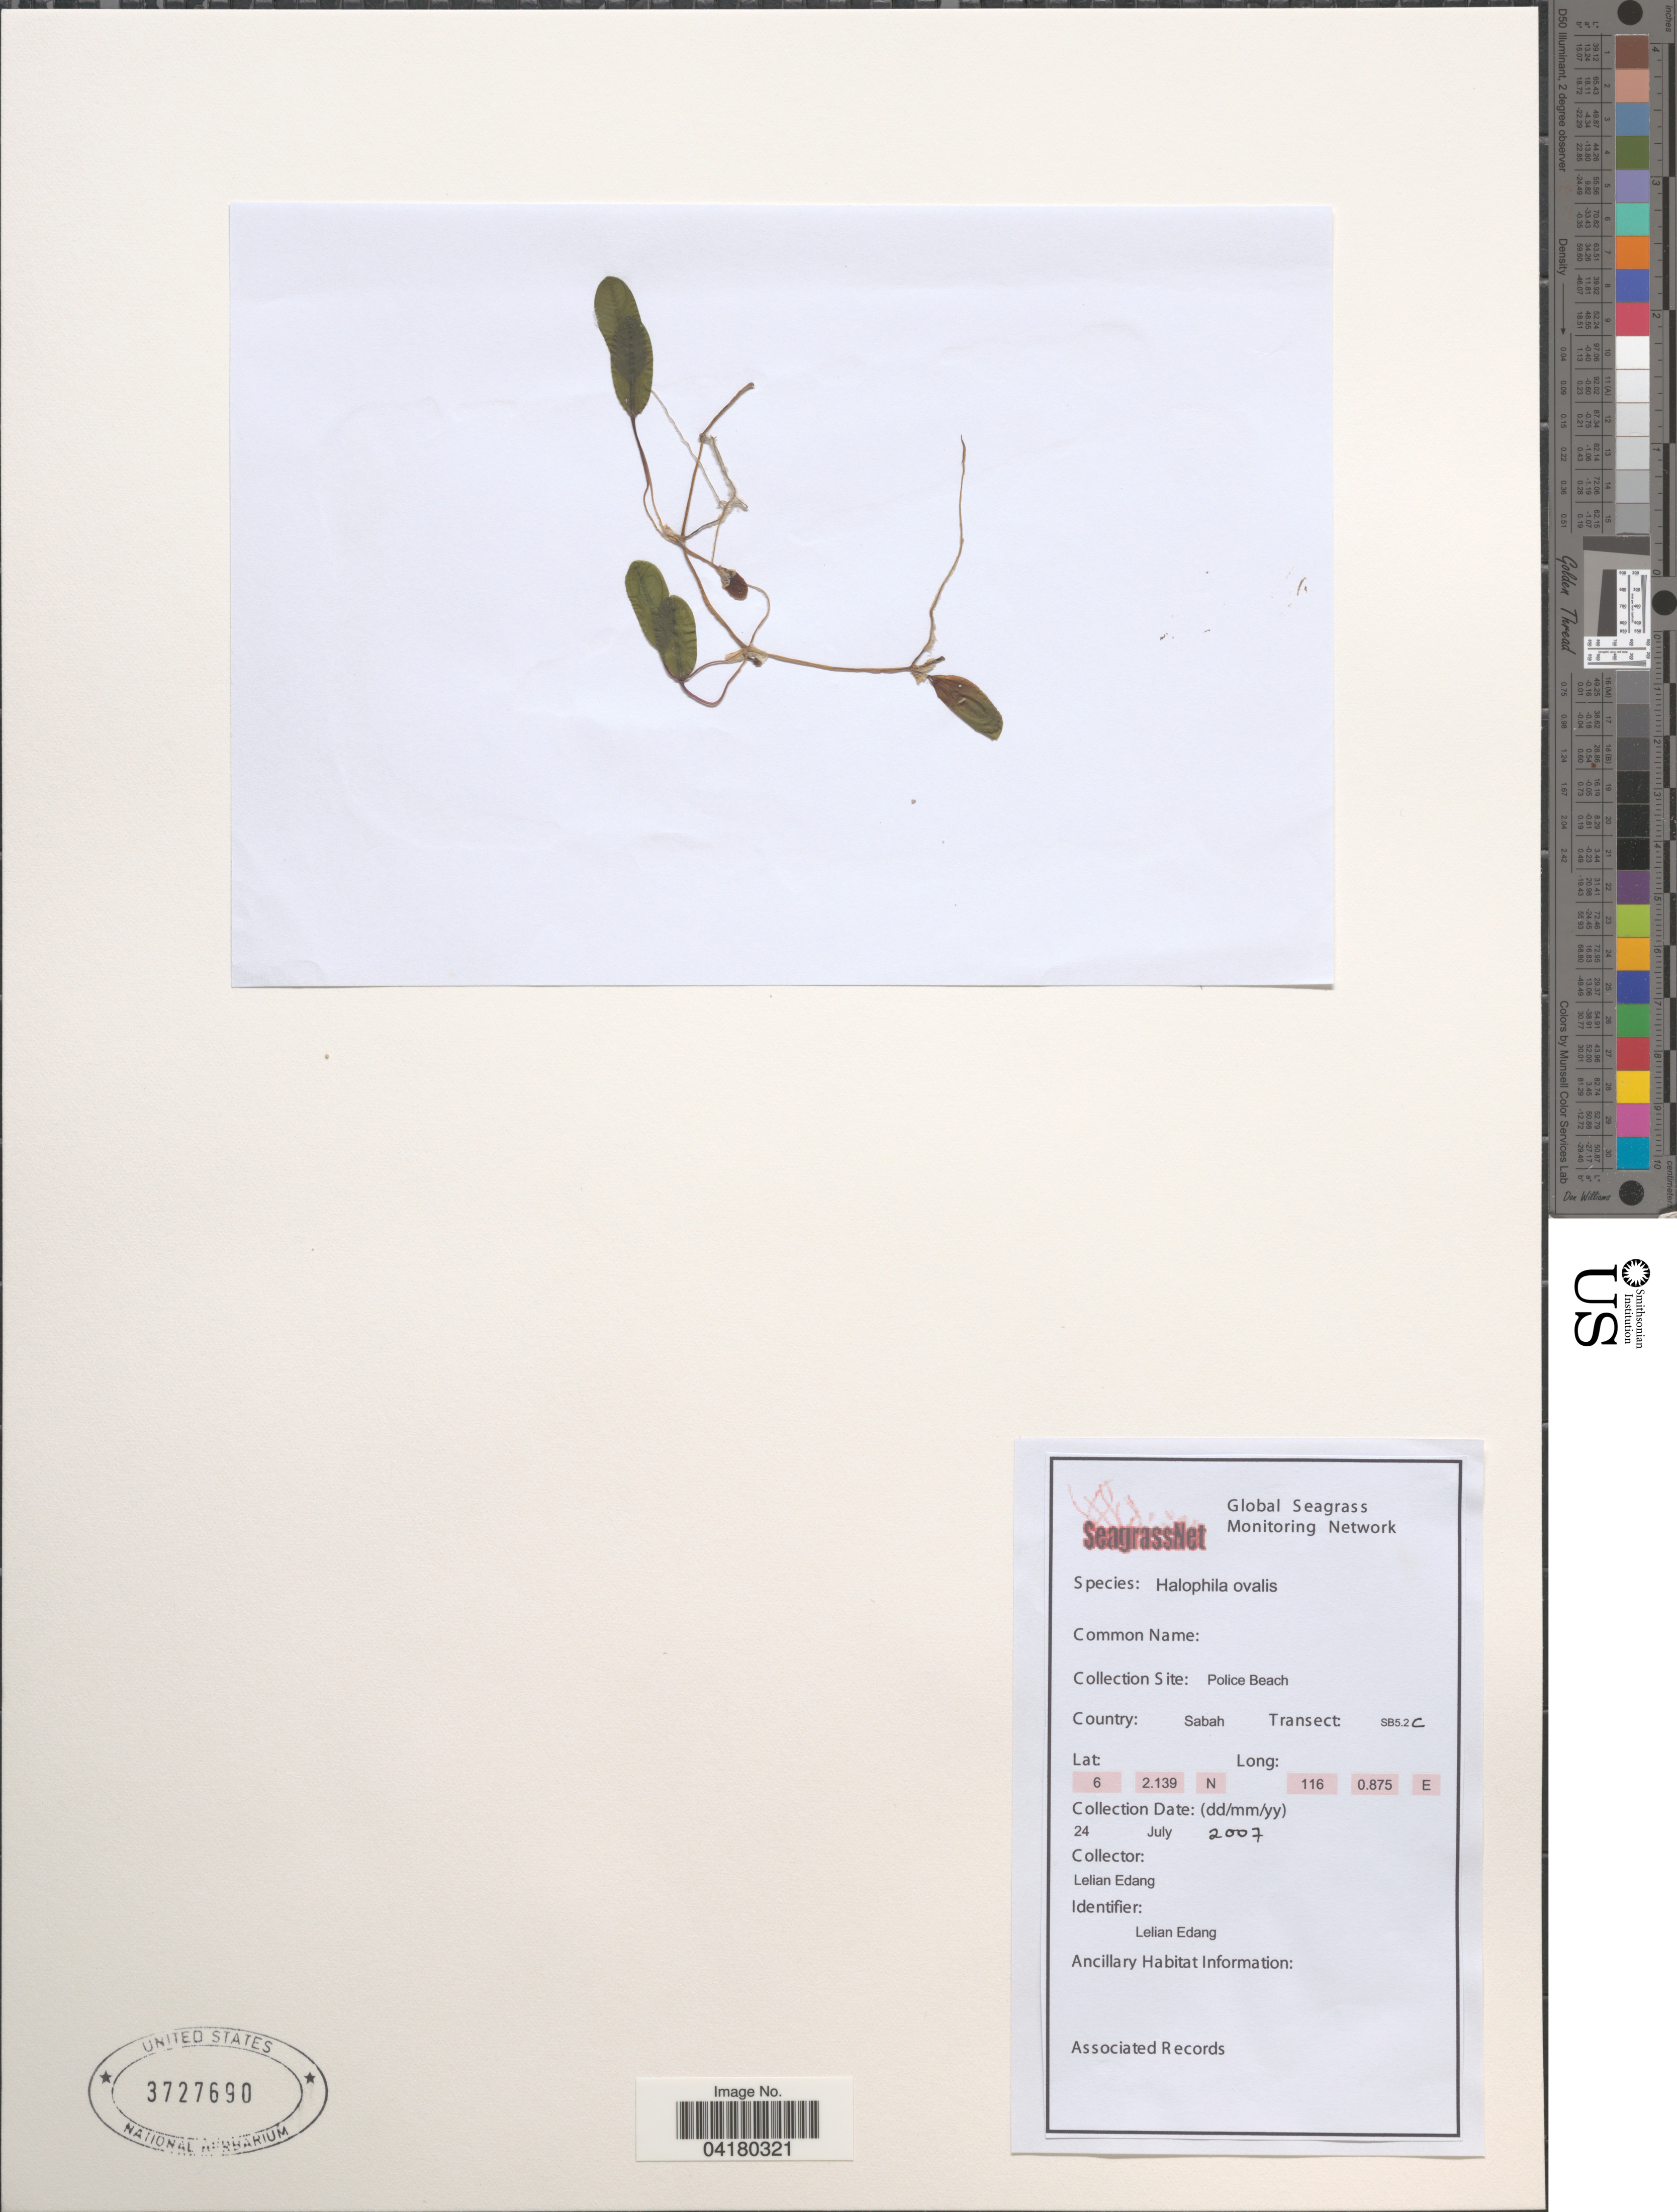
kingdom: Plantae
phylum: Tracheophyta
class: Liliopsida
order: Alismatales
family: Hydrocharitaceae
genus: Halophila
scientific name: Halophila ovalis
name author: (R. Br.) Hook. f.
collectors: L. Edang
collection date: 2007-07-24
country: Malaysia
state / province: Sabah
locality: Police Beach. Transect: SB5.2C.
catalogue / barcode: US 3727690